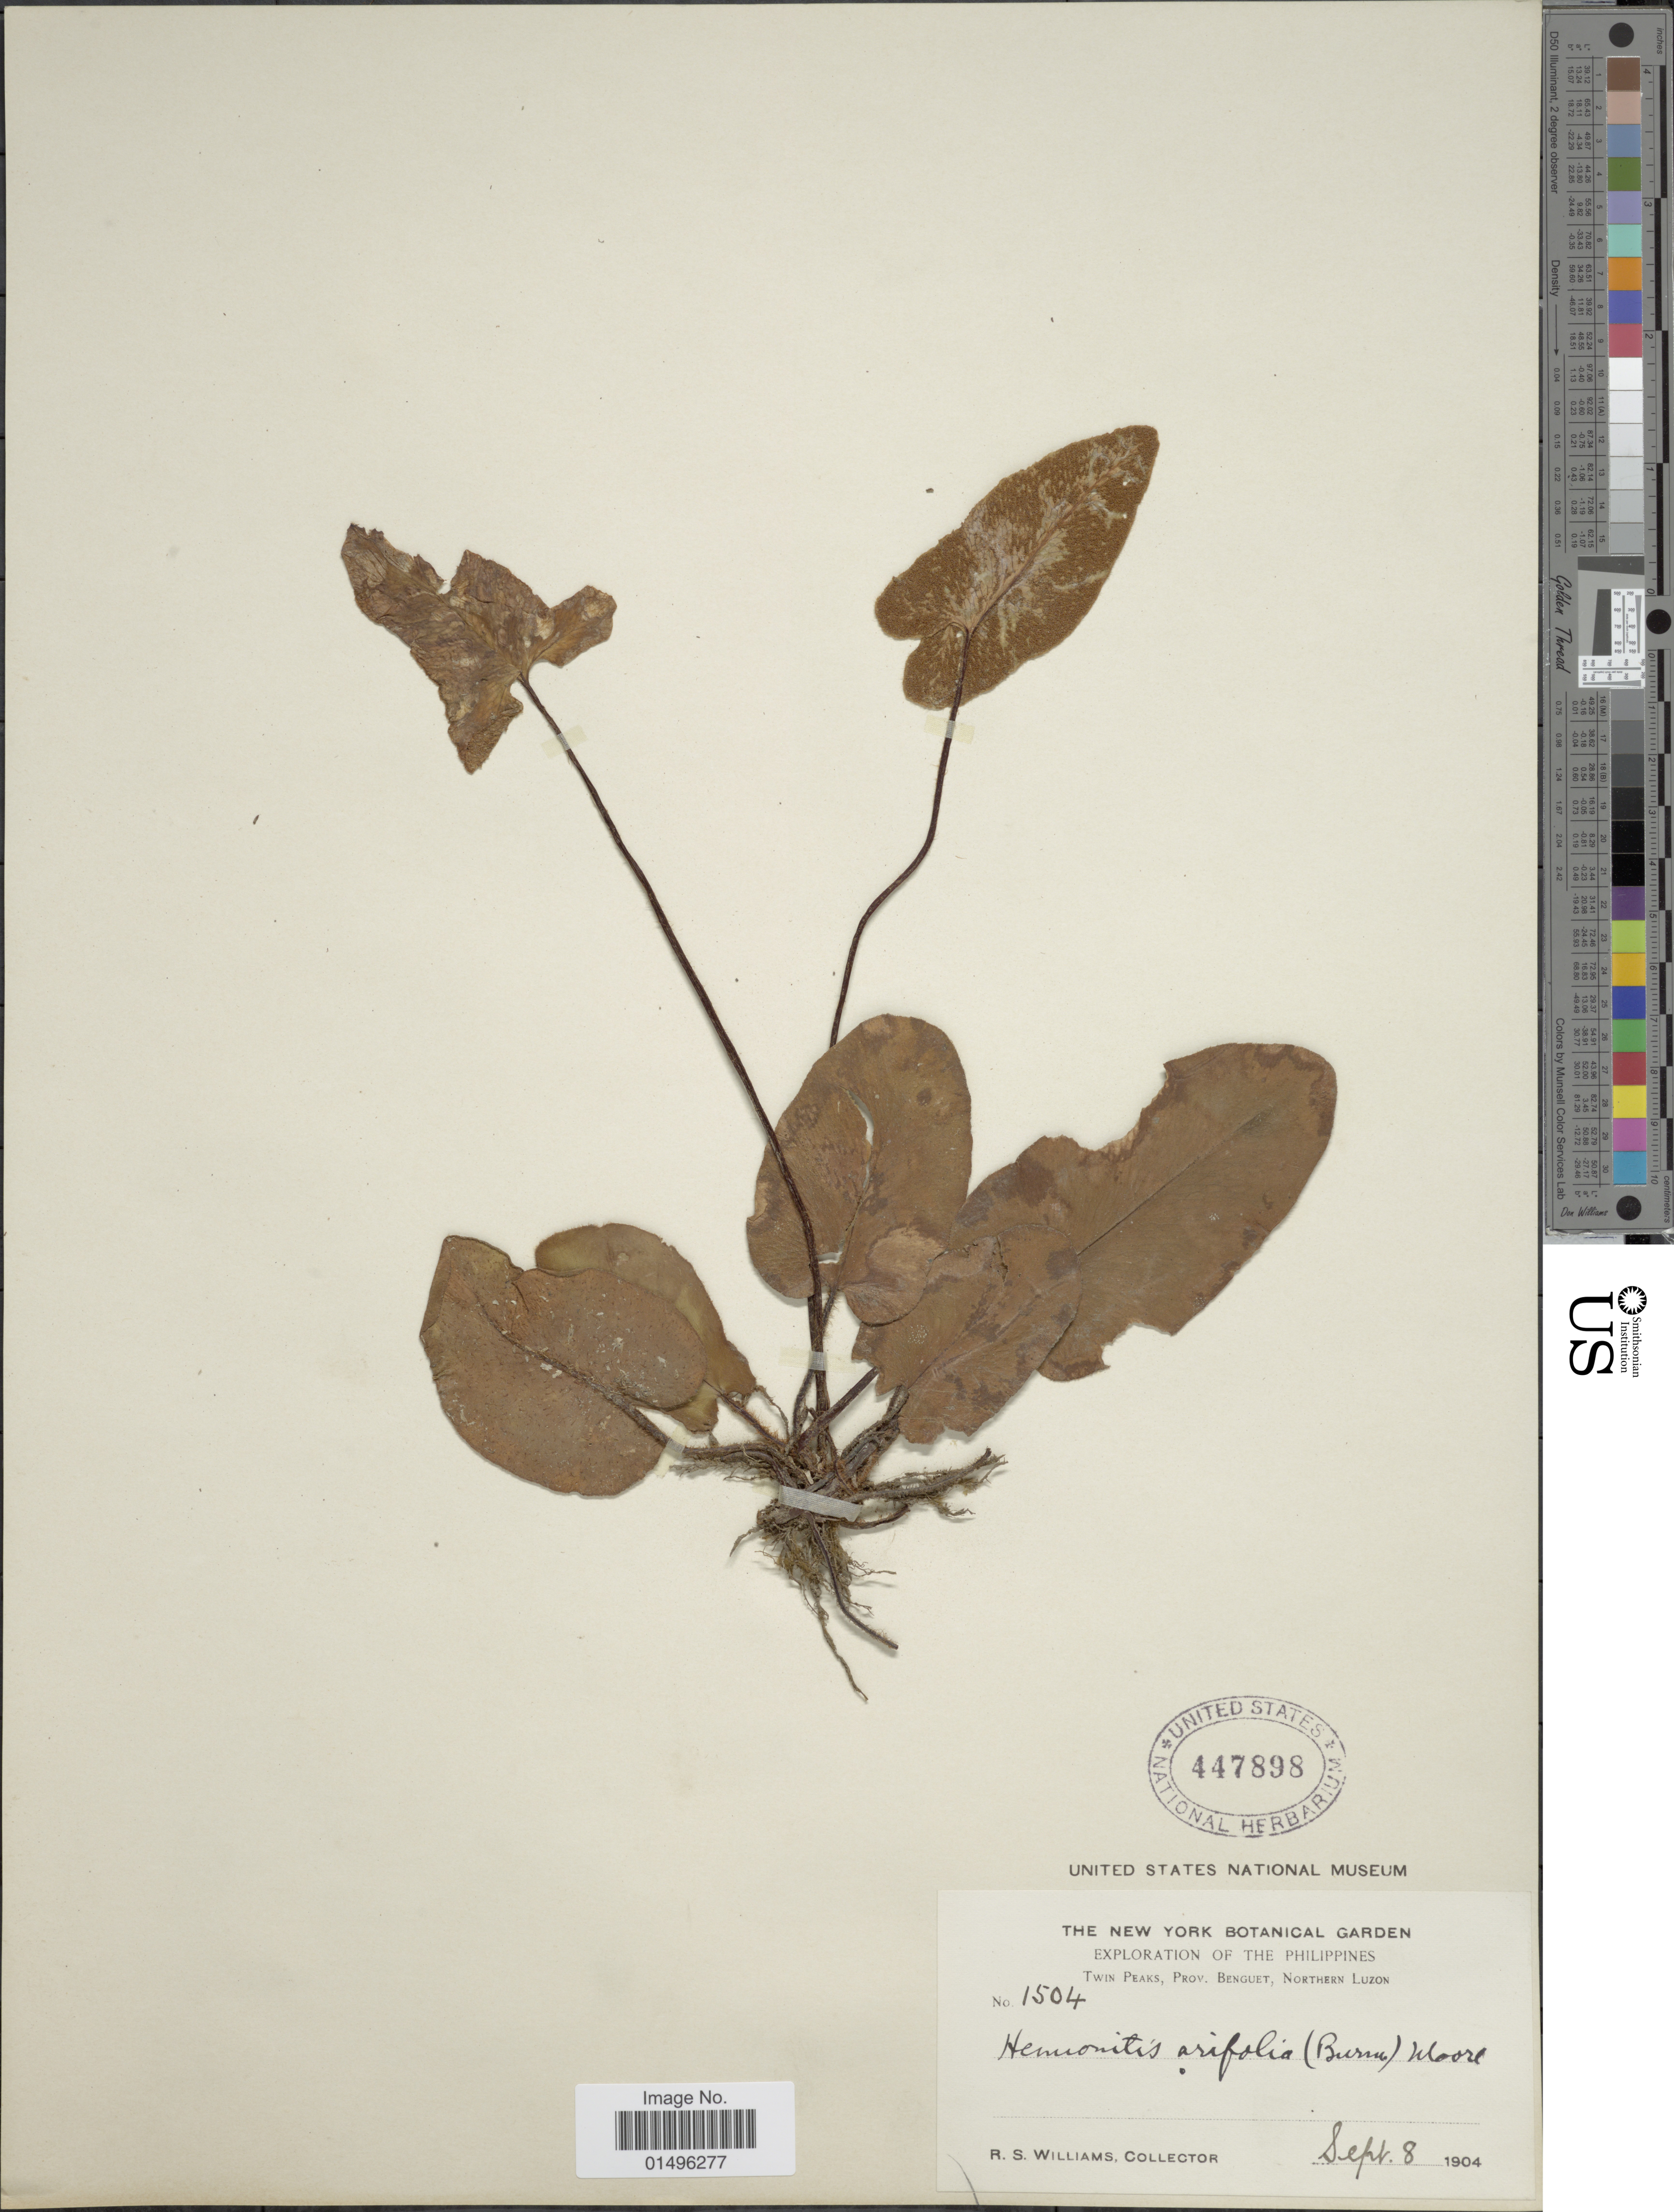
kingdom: Plantae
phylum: Tracheophyta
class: Polypodiopsida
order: Polypodiales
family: Pteridaceae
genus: Parahemionitis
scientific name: Parahemionitis cordata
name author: (Roxb. ex Hook. & Grev.) Fraser-Jenk.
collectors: R. S. Williams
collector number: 1504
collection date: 1904-09-08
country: Philippines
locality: Philippines, Twin Peaks, Prov. Benguet, Northern Luzon.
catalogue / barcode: US 447898